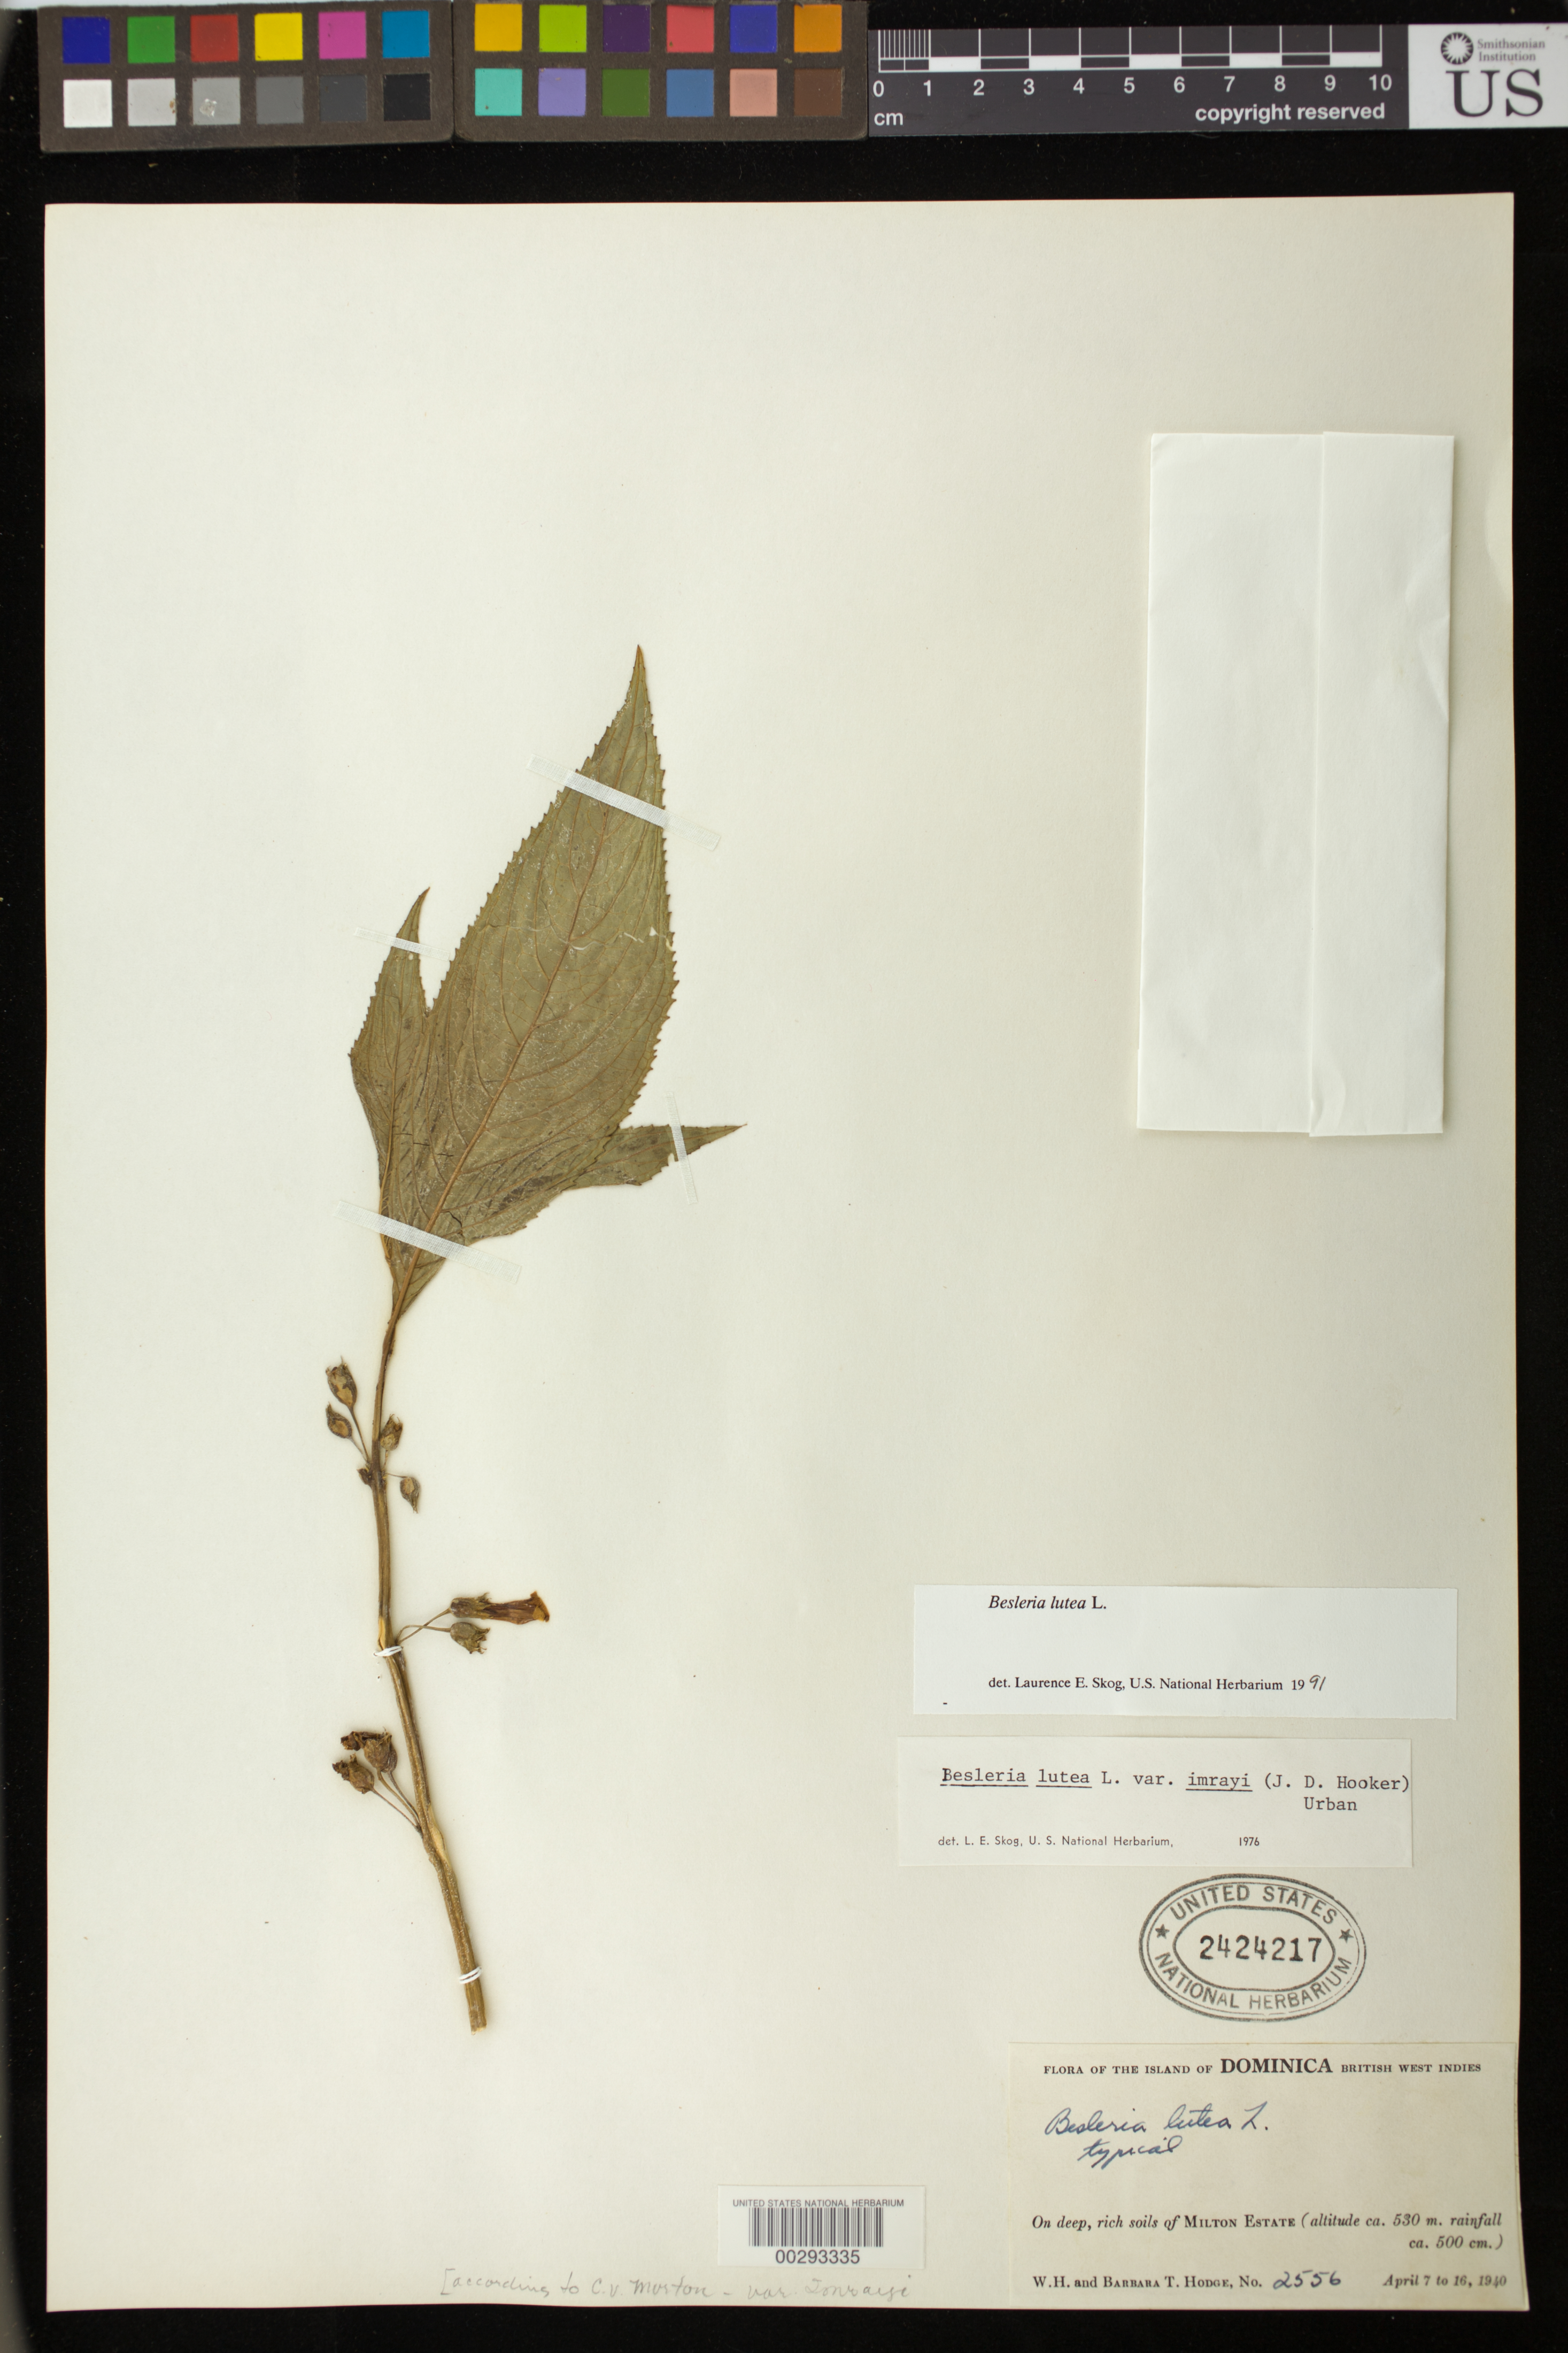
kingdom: Plantae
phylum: Tracheophyta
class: Magnoliopsida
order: Lamiales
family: Gesneriaceae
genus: Besleria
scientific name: Besleria lutea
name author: L.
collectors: W. Hodge & B. Hodge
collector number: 2556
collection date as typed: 7-16 Apr 1940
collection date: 1940-04-07/1940-04-16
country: Dominica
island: Dominica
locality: Milton estate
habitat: On deep rich soil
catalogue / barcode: US 2424217